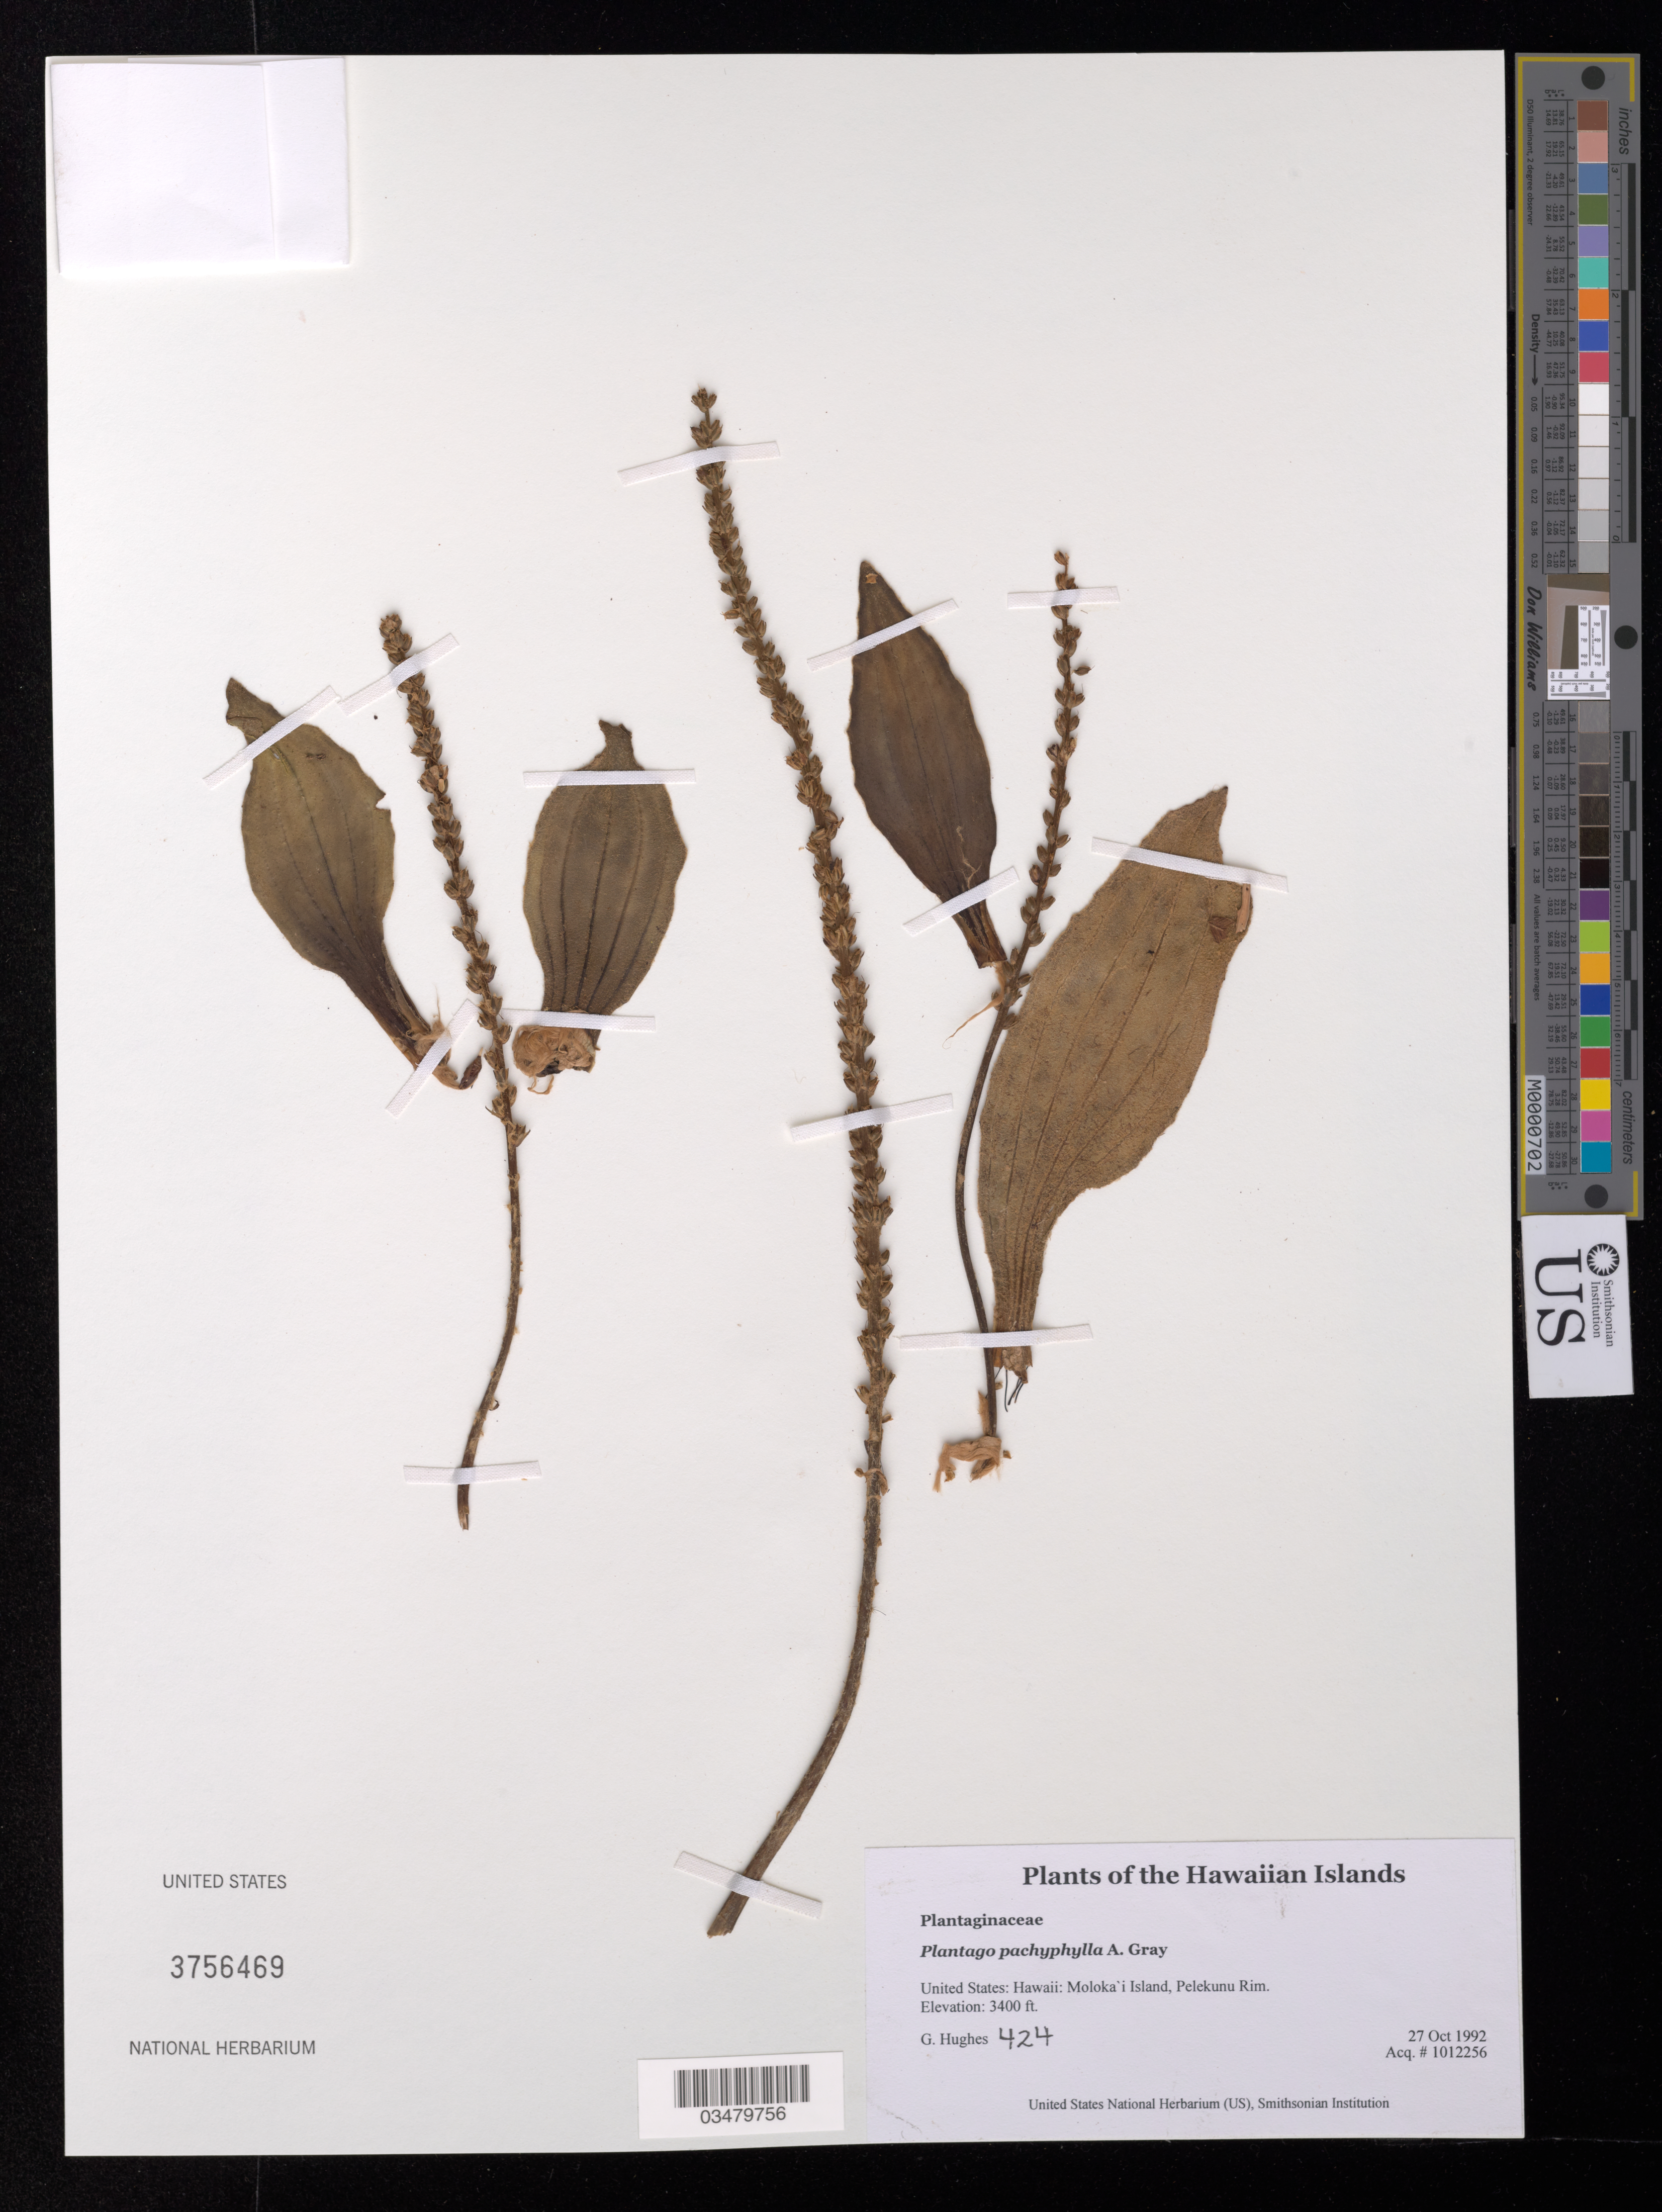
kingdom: Plantae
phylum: Tracheophyta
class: Magnoliopsida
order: Lamiales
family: Plantaginaceae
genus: Plantago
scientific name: Plantago pachyphylla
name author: A. Gray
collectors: G. Hughes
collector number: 424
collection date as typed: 10-27-92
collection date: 1992-10-27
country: United States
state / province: Hawaii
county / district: Maui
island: Moloka'i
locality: Pelekunu rim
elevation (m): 1036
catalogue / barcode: US 3756469